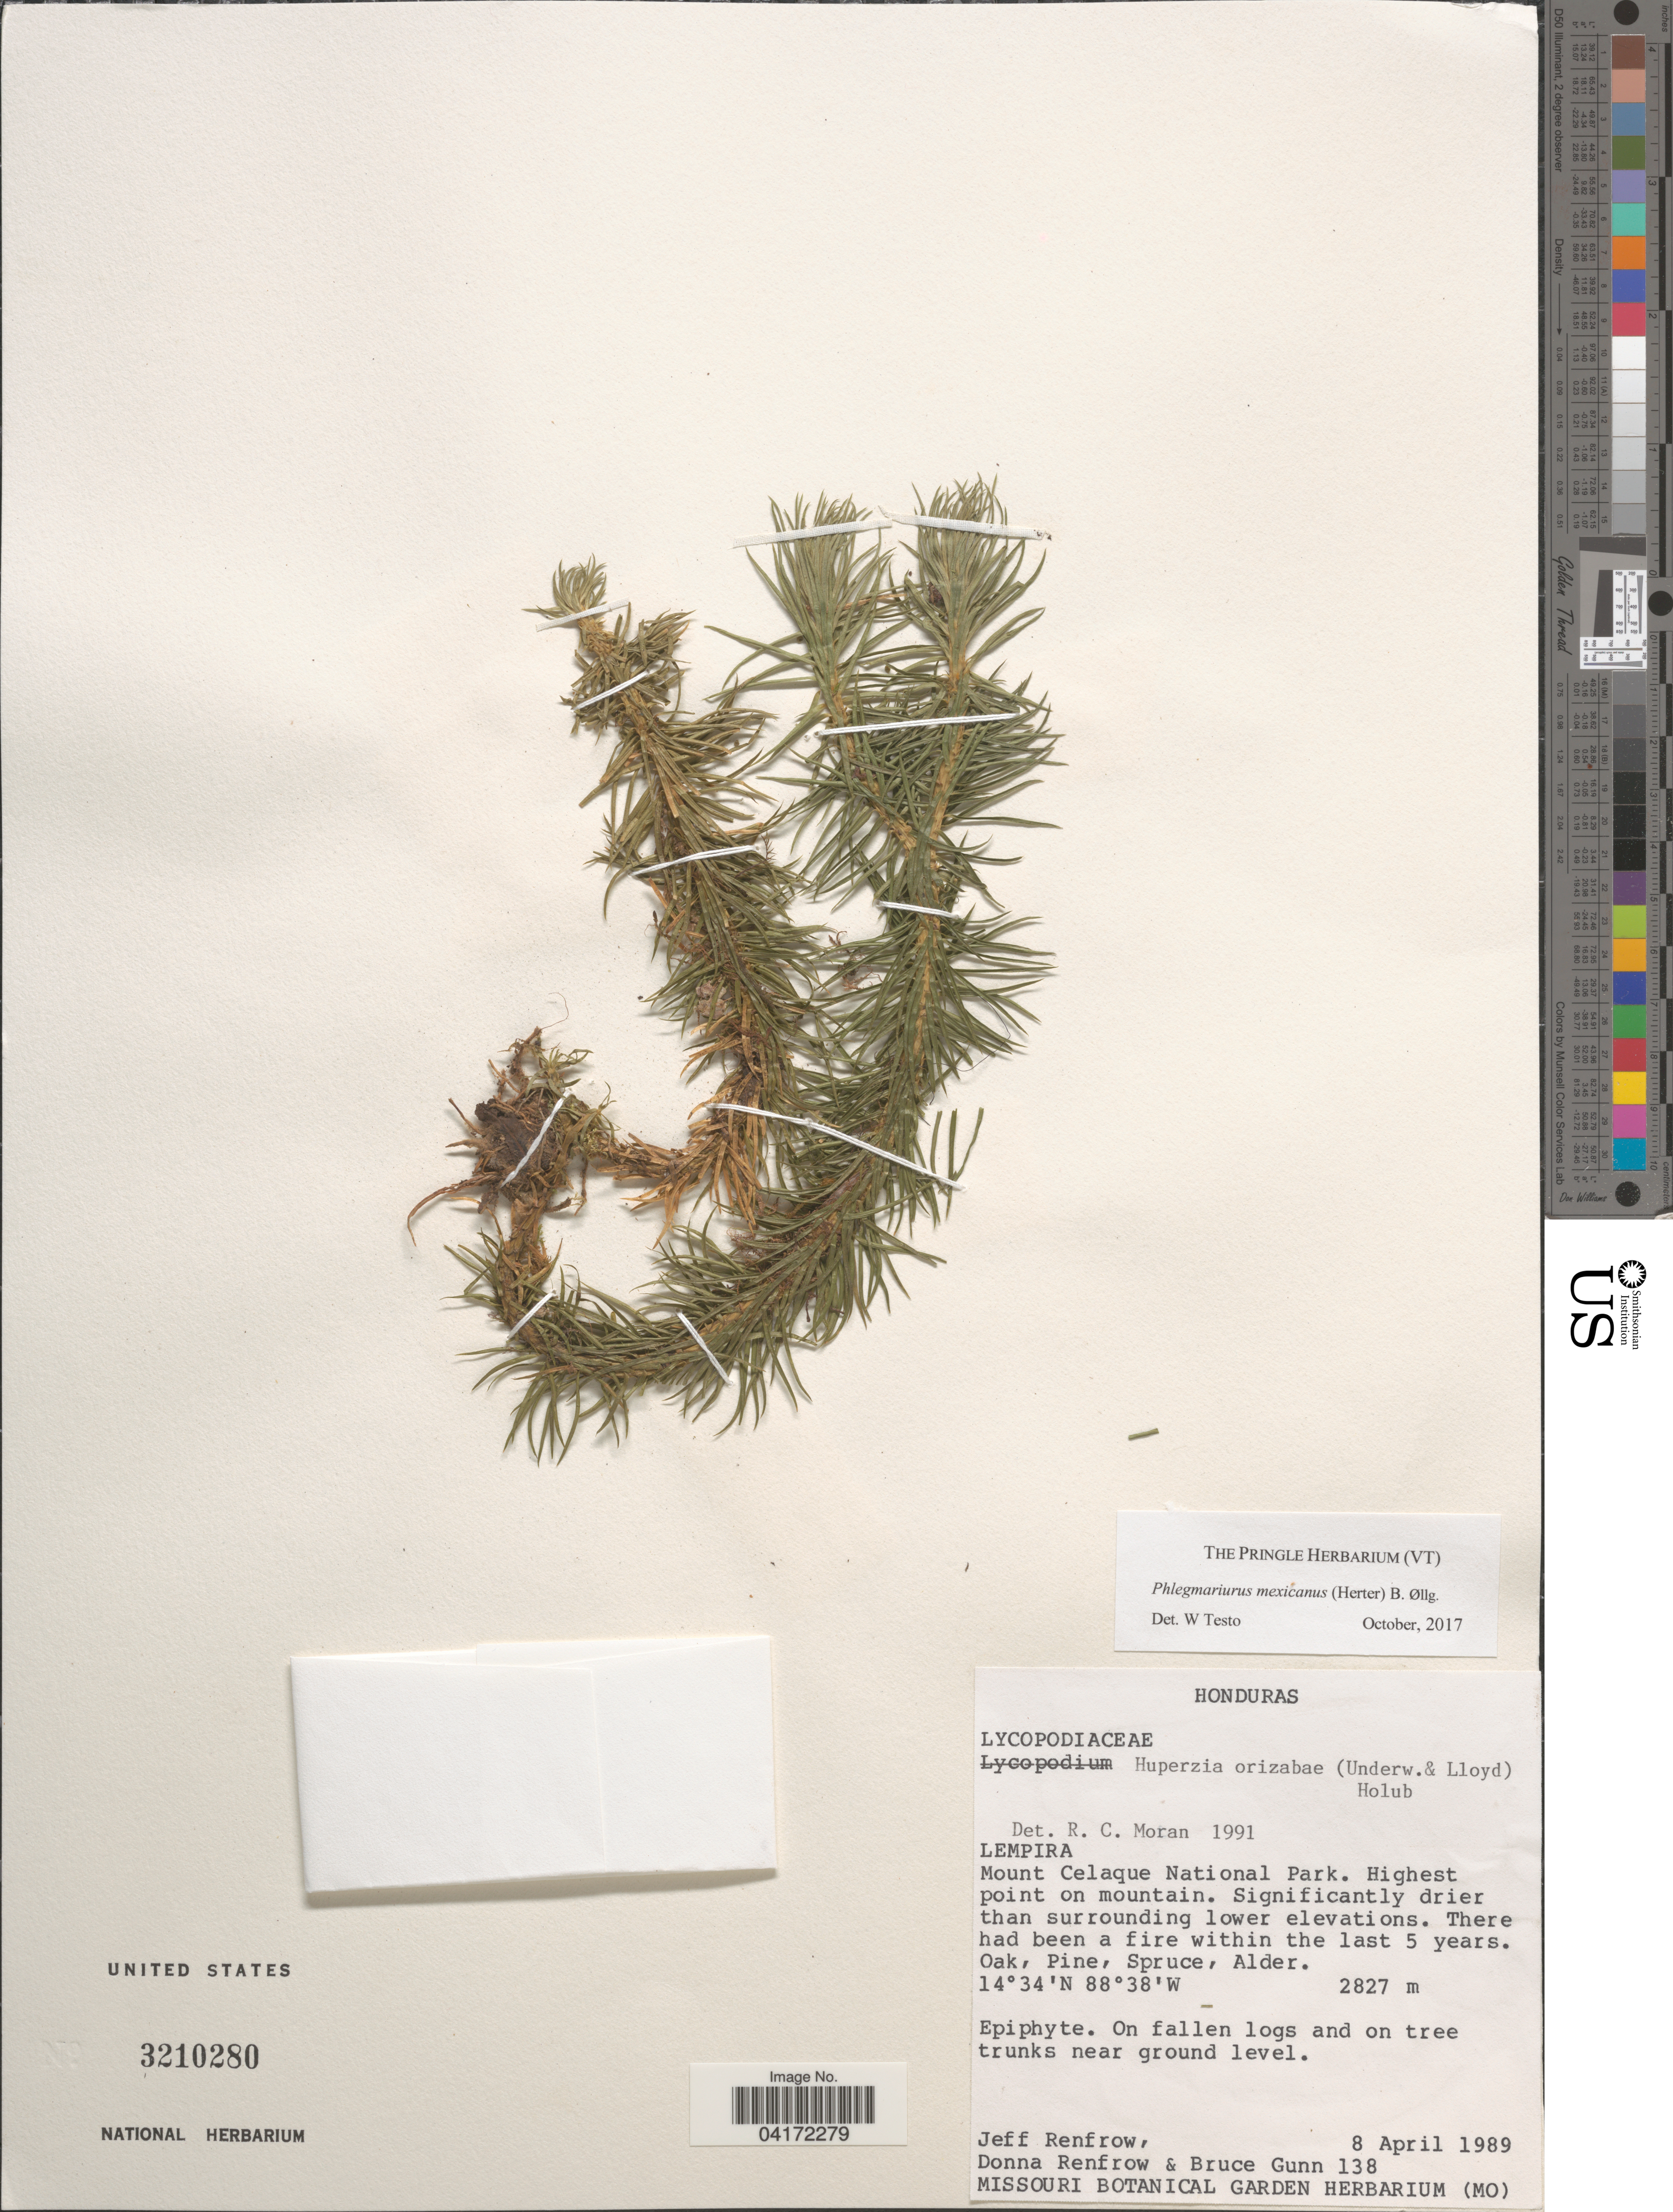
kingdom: Plantae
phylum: Tracheophyta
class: Lycopodiopsida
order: Lycopodiales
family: Lycopodiaceae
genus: Phlegmariurus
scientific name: Phlegmariurus mexicanus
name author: (Herter) B. Øllg.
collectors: J. Renfrow, D. Renfrow & B. Gunn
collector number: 138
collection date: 1989-04-08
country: Honduras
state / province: Lempira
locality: Mount Celaque National Park. Highest point on mountain.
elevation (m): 2827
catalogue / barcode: US 3210280